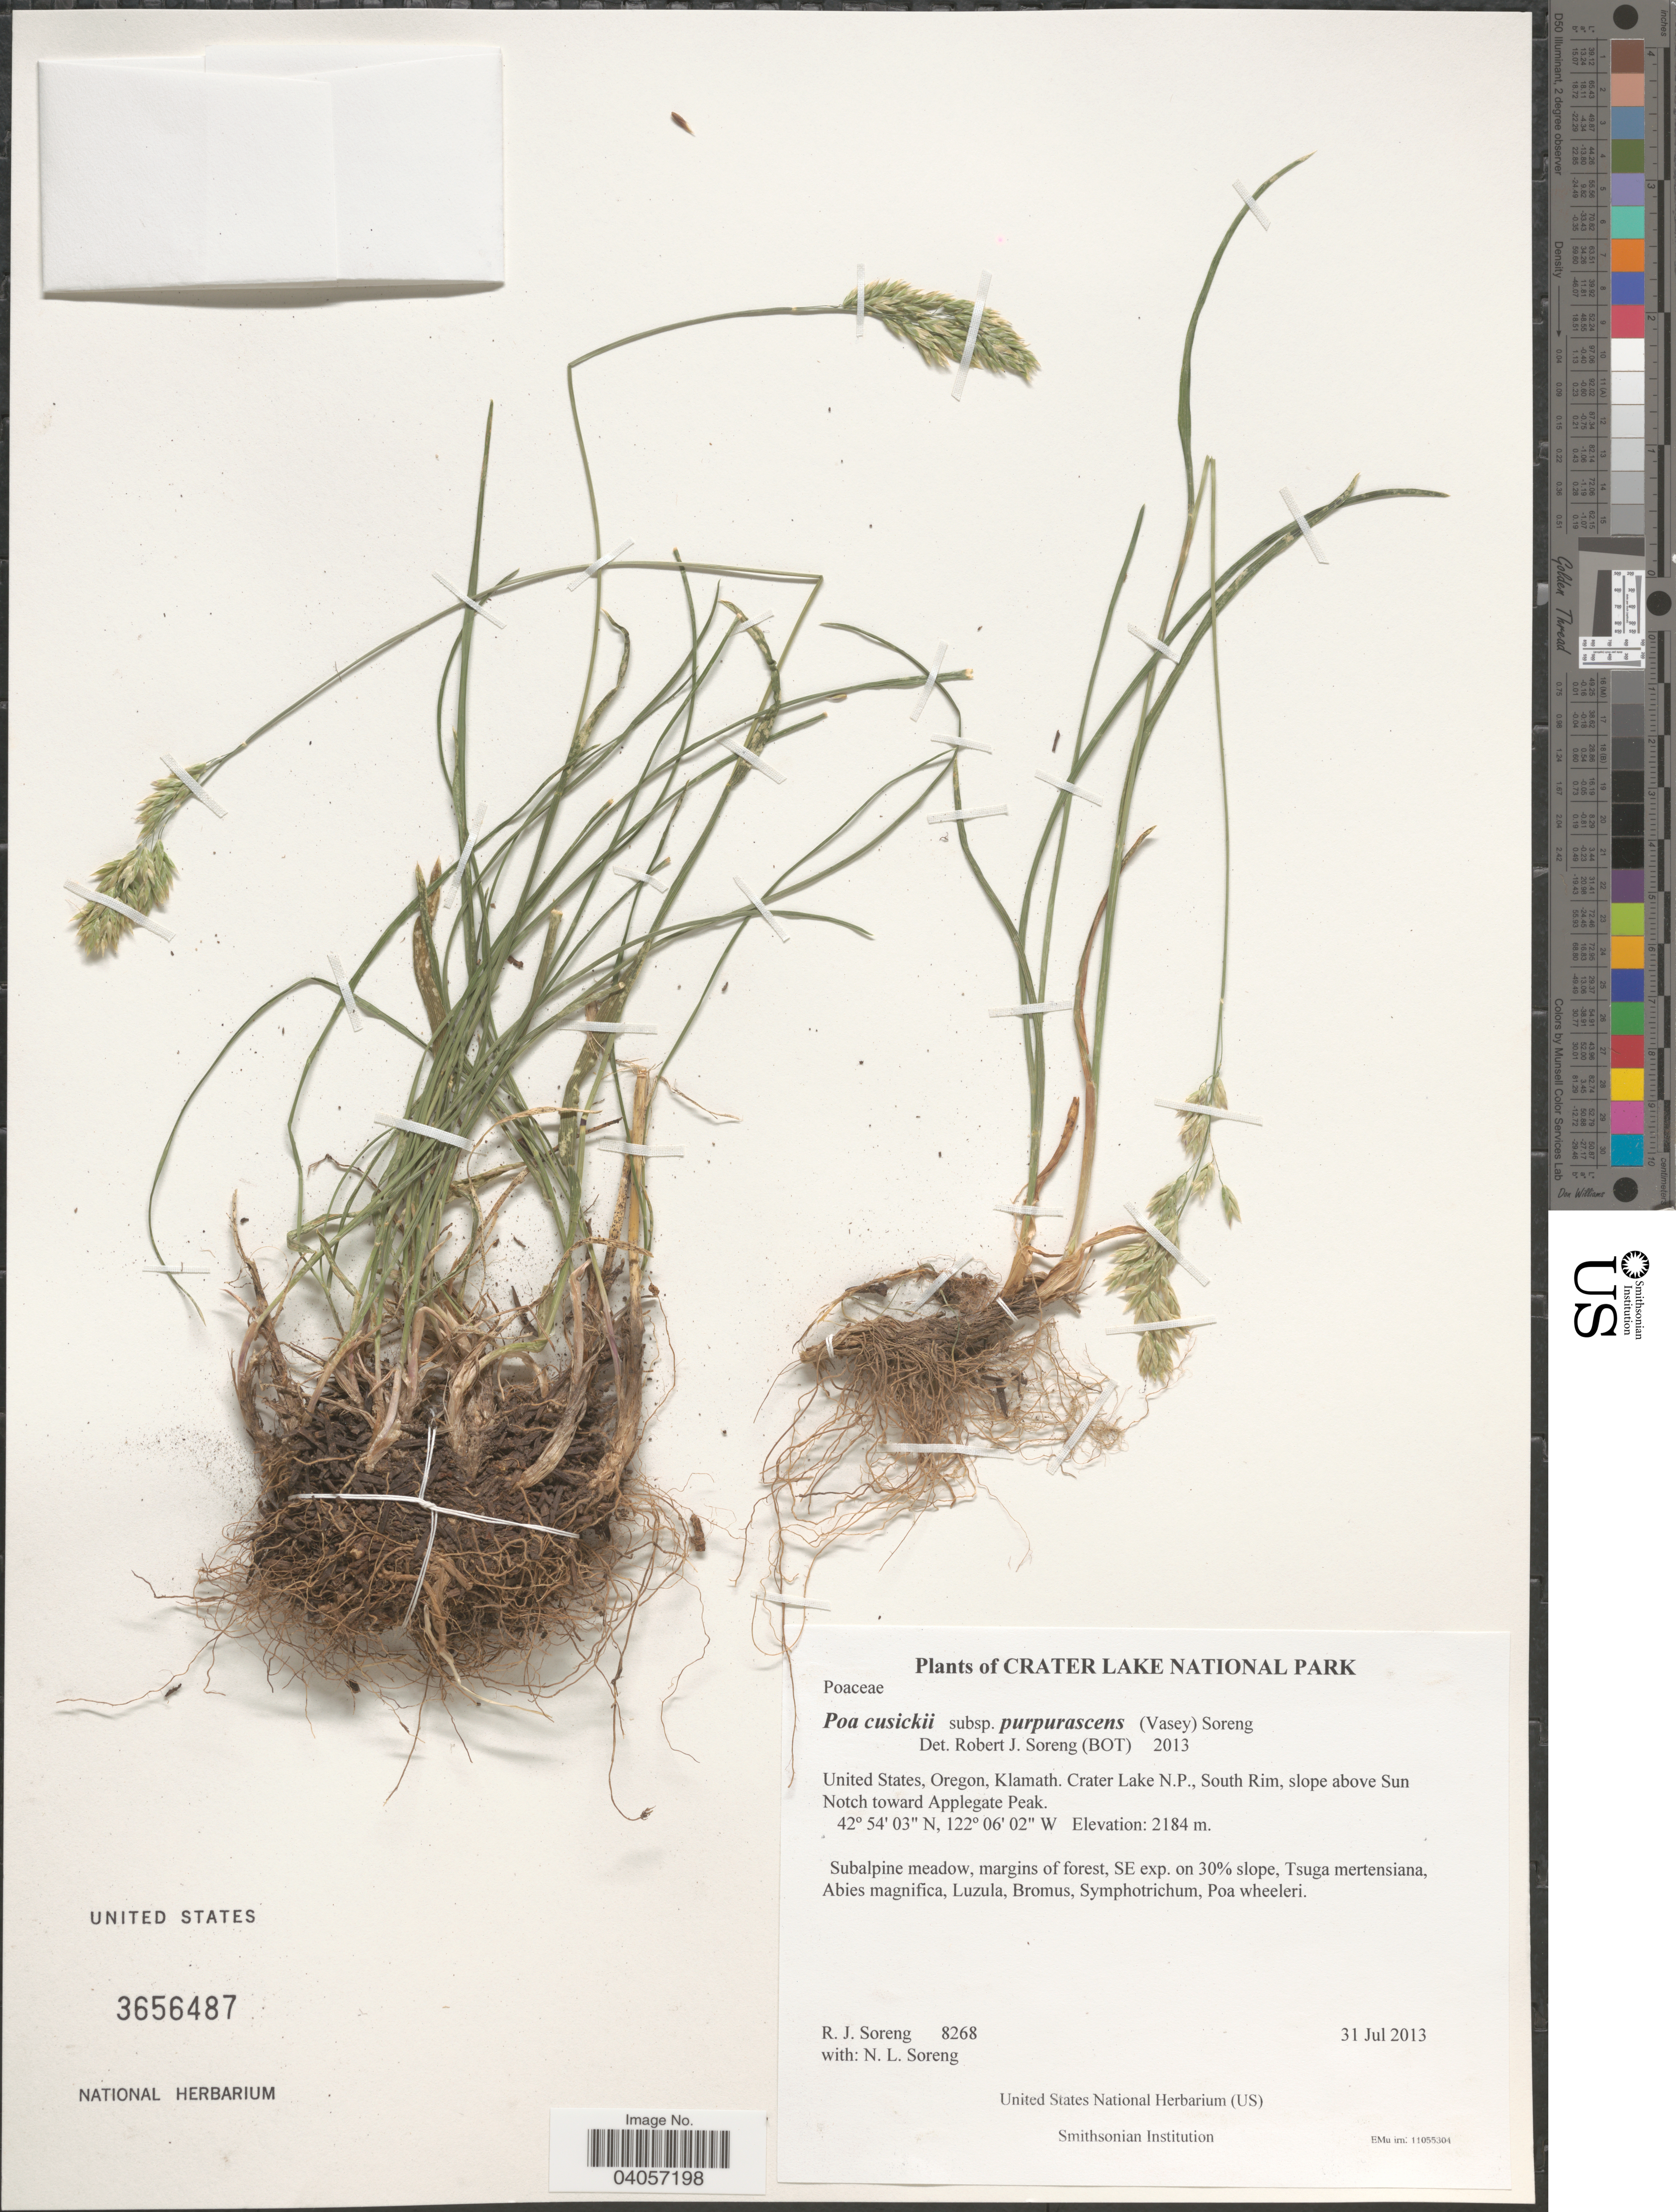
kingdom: Plantae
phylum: Tracheophyta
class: Liliopsida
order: Poales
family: Poaceae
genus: Poa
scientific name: Poa cusickii subsp. purpurascens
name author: (Vasey) Soreng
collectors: R. J. Soreng & N. L. Soreng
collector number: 8268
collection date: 2013-07-31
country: United States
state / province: Oregon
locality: Crater Lake National Park. Klamath. Crater Lake N.P., South Rim, slope above Sun Notch toward Applegate Peak. SE. exp. on 30% slope.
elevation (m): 2184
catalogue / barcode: US 3656487